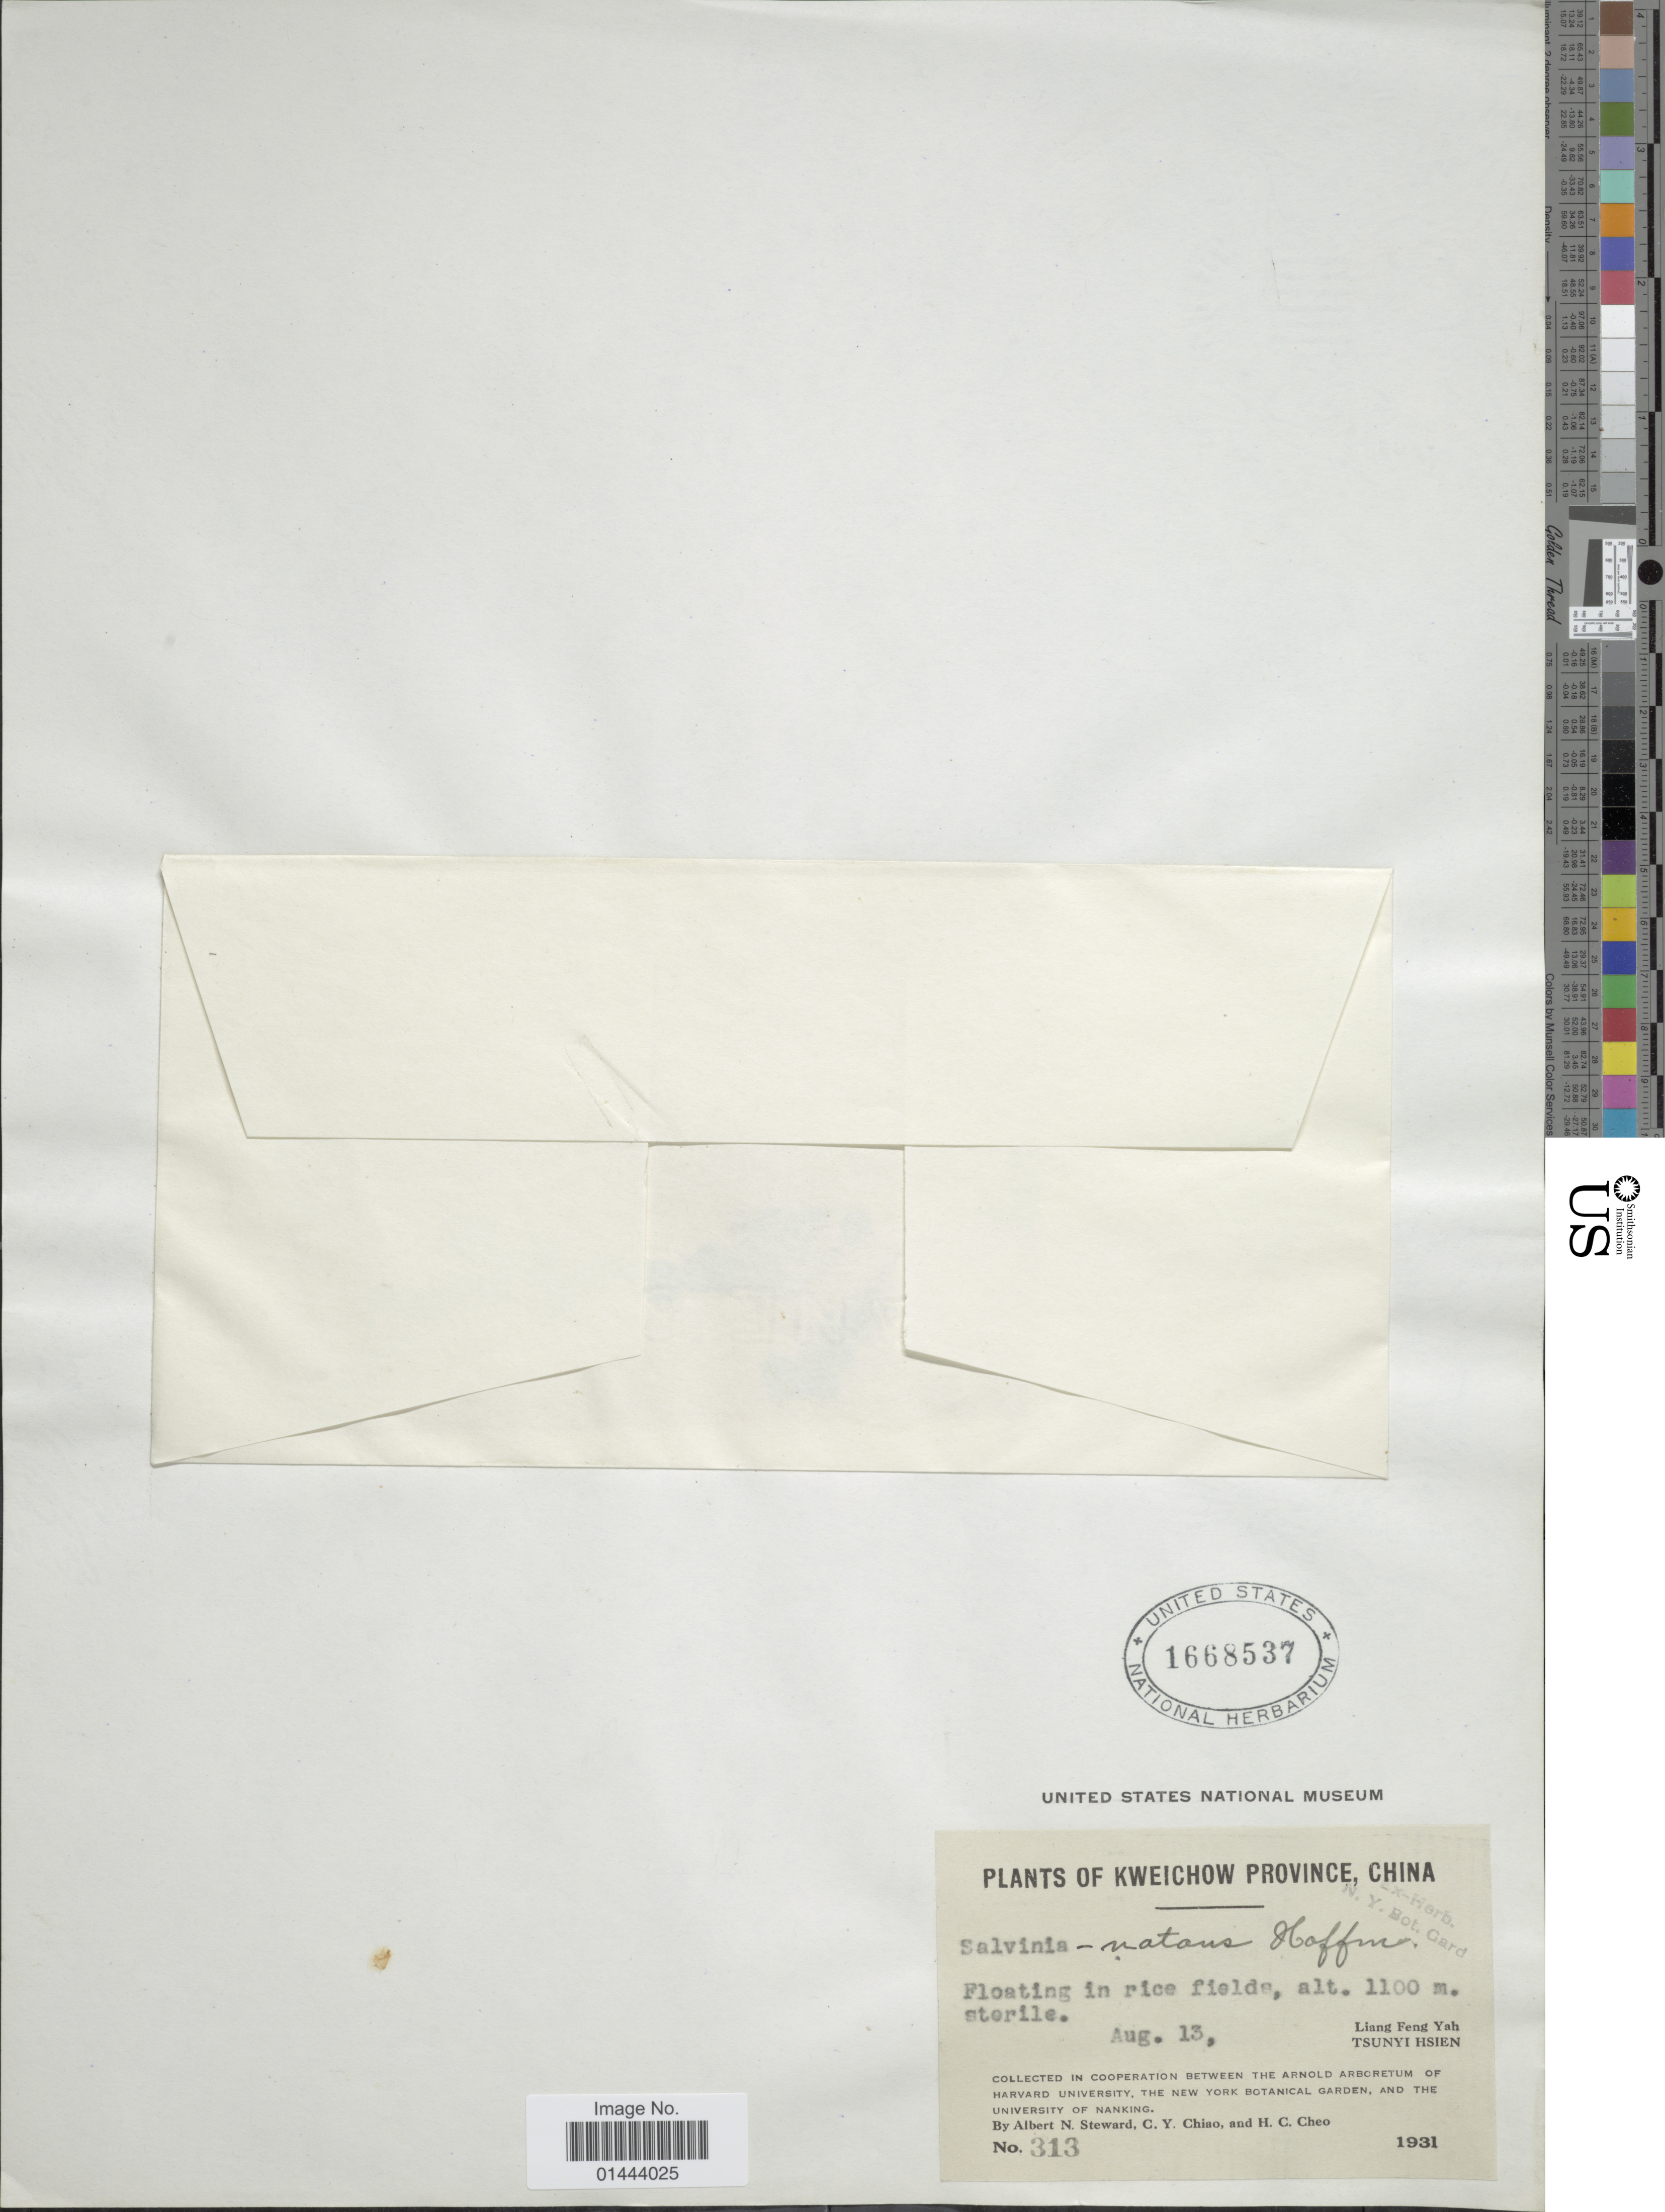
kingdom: Plantae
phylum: Tracheophyta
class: Polypodiopsida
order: Salviniales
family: Salviniaceae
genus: Salvinia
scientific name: Salvinia natans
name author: (L.) All.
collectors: A. N. Steward, C. Y. Chiao & H. Cheo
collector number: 313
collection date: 1931-08-13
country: China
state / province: Guizhou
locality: Kweichow Province, floating in rice fields, steile, Liang Feng Yah, Tsunyi Hsien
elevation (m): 1100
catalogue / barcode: US 1668537